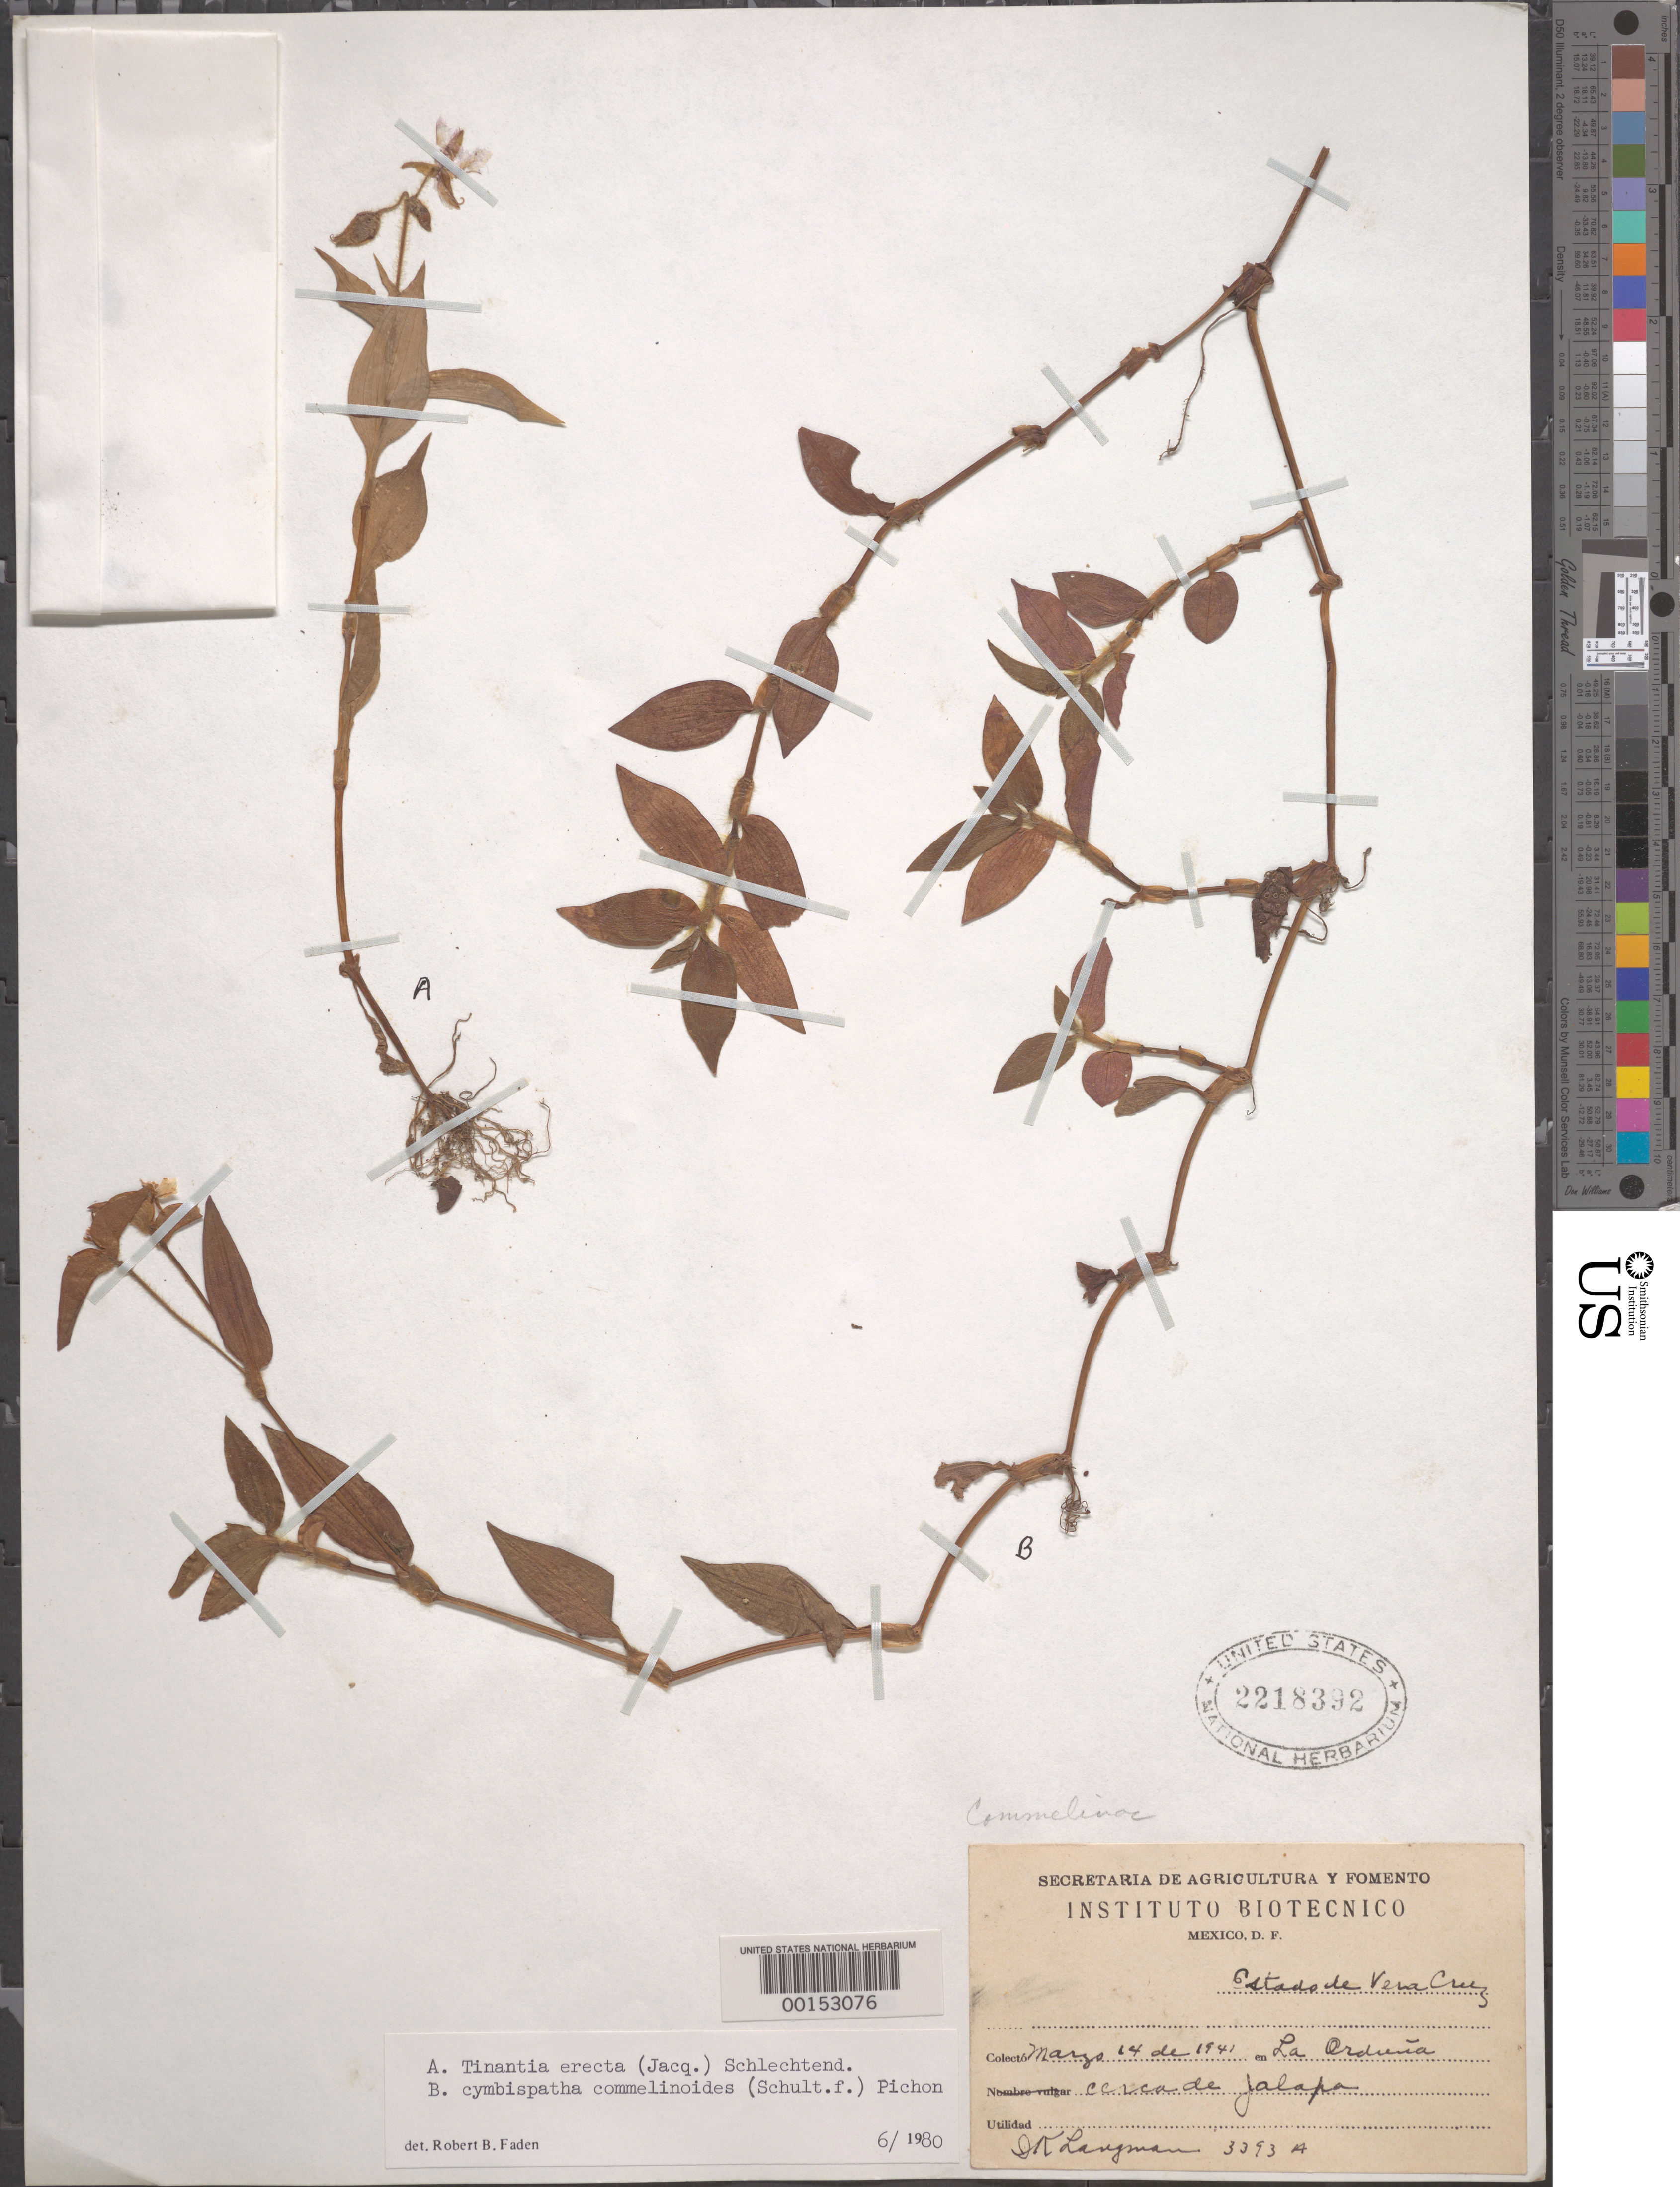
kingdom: Plantae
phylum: Tracheophyta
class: Liliopsida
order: Commelinales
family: Commelinaceae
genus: Tinantia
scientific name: Tinantia erecta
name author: (Jacq.) Fenzl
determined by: Faden, Robert B., (US), Smithsonian Institution - National Museum of Natural History (UNITED STATES)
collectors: I. Rangman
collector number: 3393a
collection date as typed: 14 Mar 1941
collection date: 1941-03-14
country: Mexico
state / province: Veracruz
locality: La arduna, near jalapa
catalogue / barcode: US 2218392